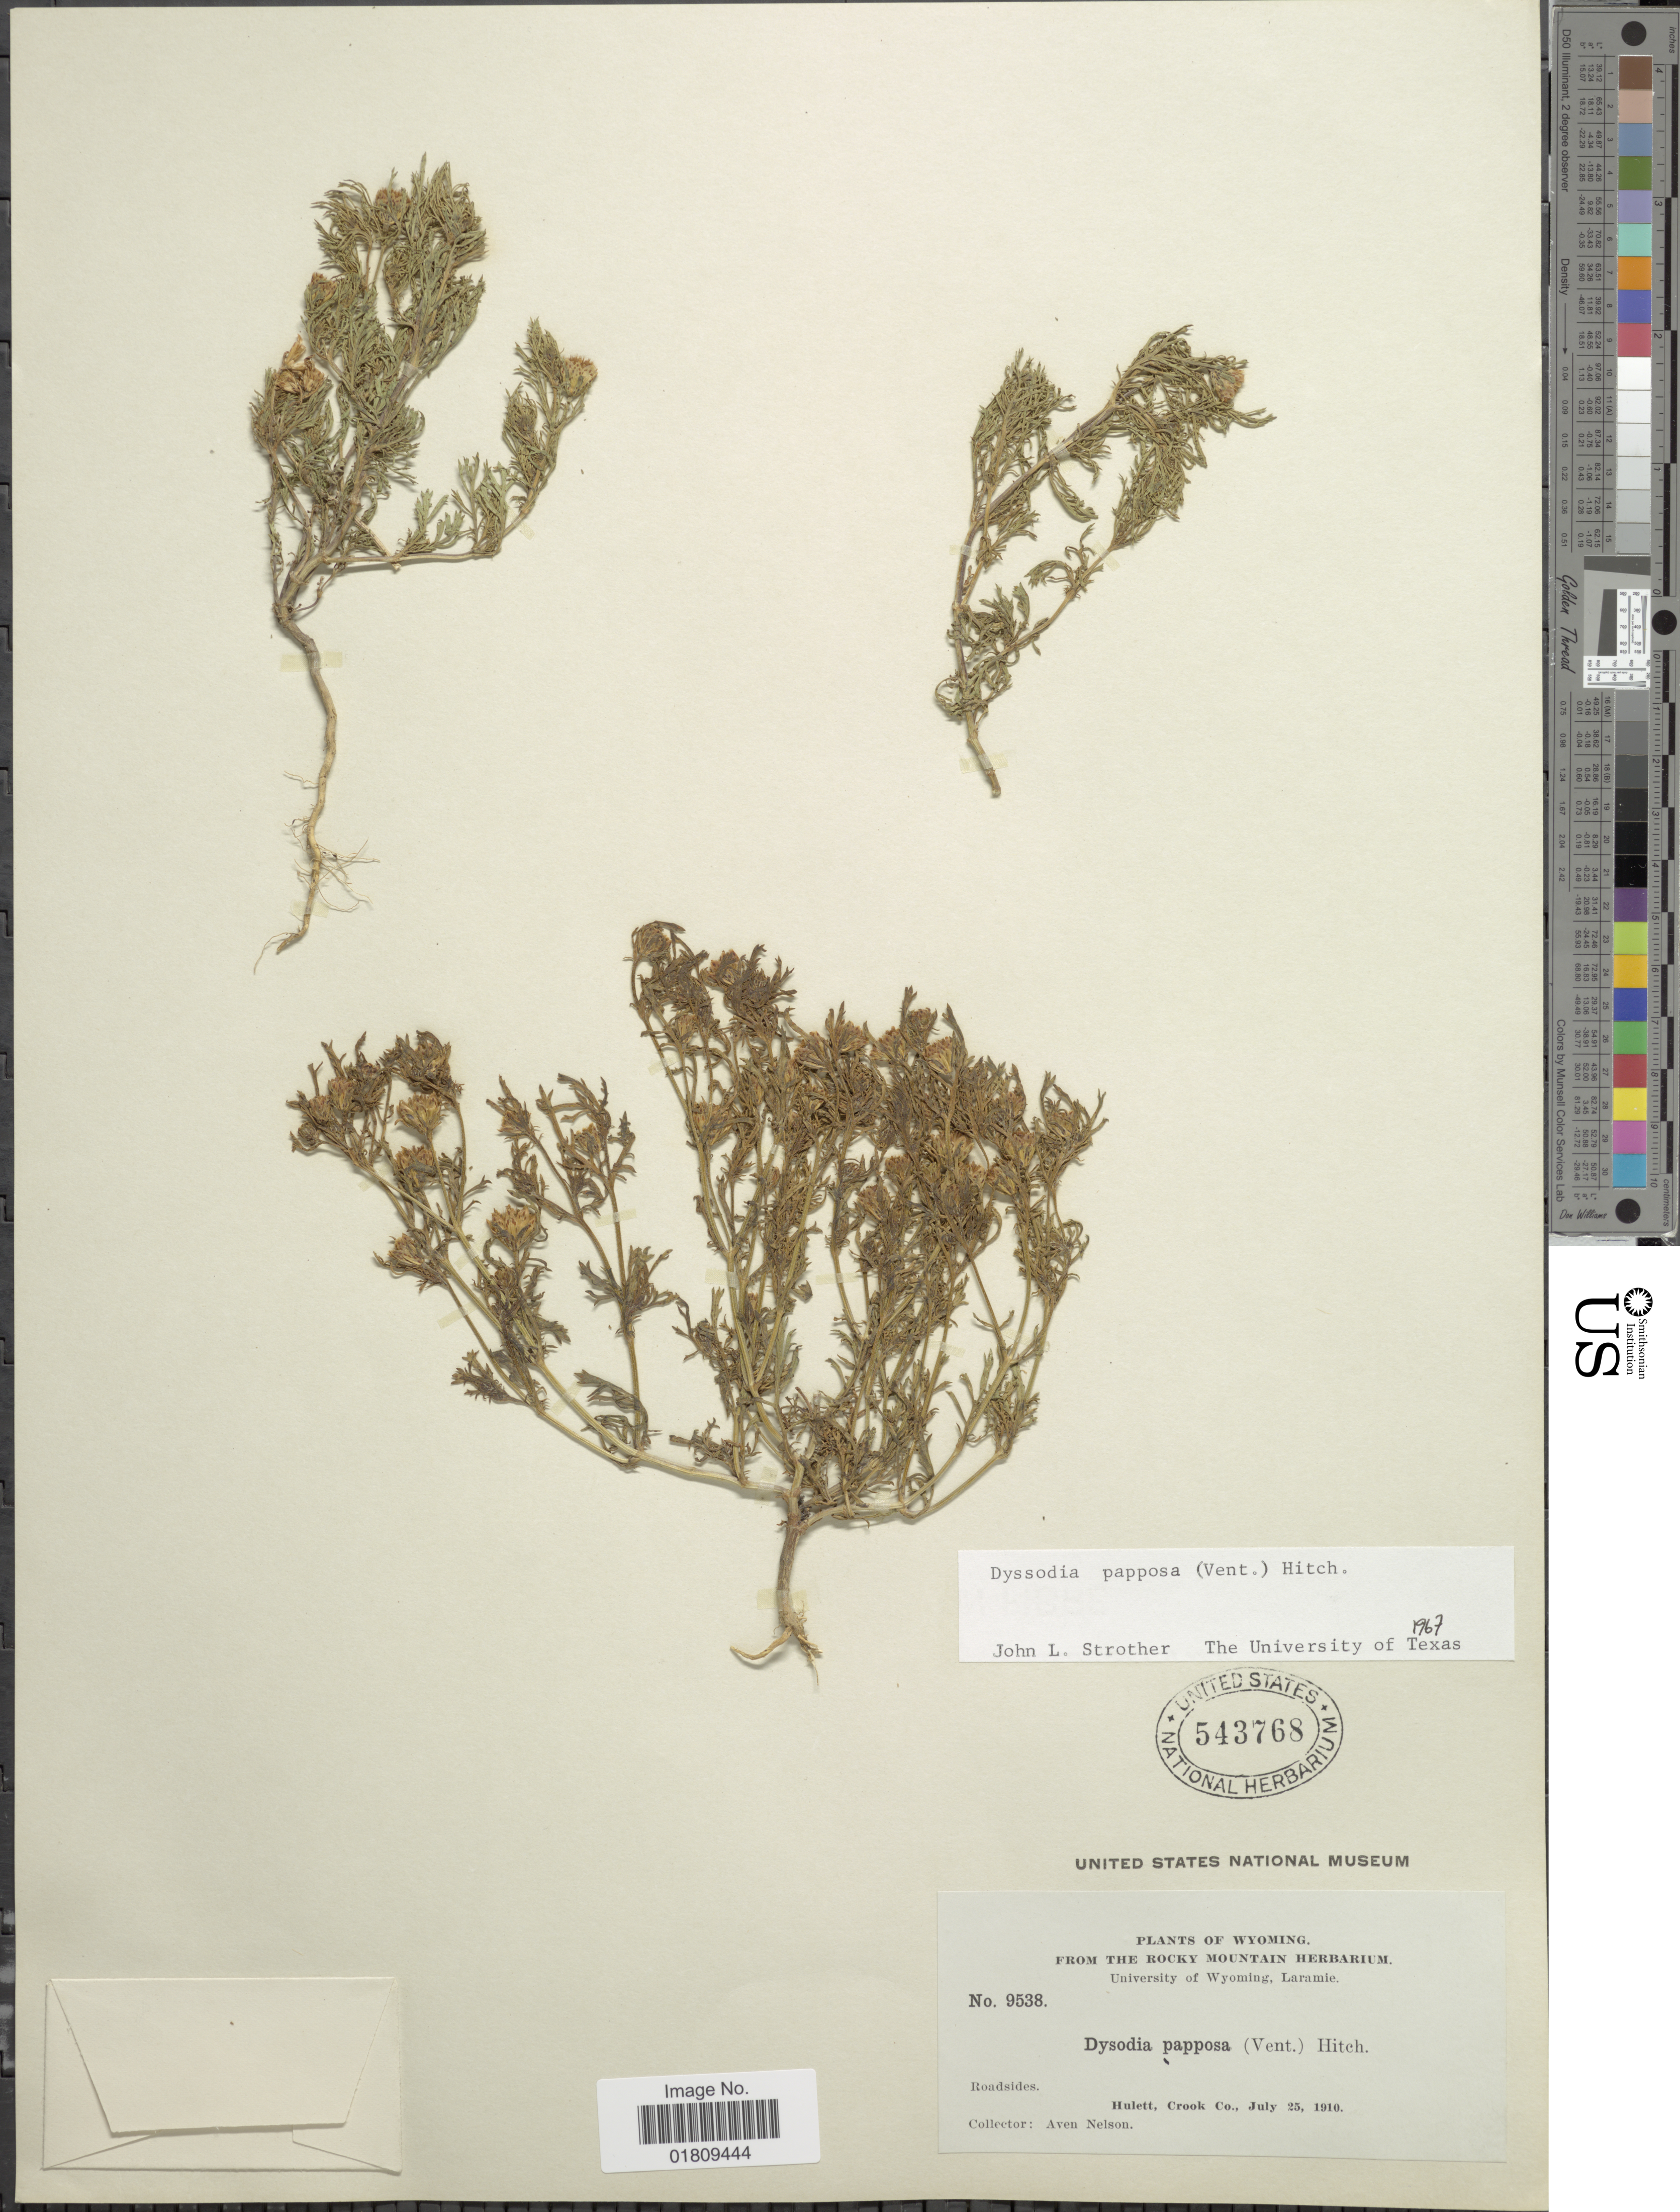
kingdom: Plantae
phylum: Tracheophyta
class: Magnoliopsida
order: Asterales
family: Asteraceae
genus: Dyssodia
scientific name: Dyssodia papposa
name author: (Vent.) Hitchc.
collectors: A. Nelson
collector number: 9538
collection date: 1910-07-25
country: United States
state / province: Wyoming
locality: Roadsides, Hulett, Crook Co.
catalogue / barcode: US 543768